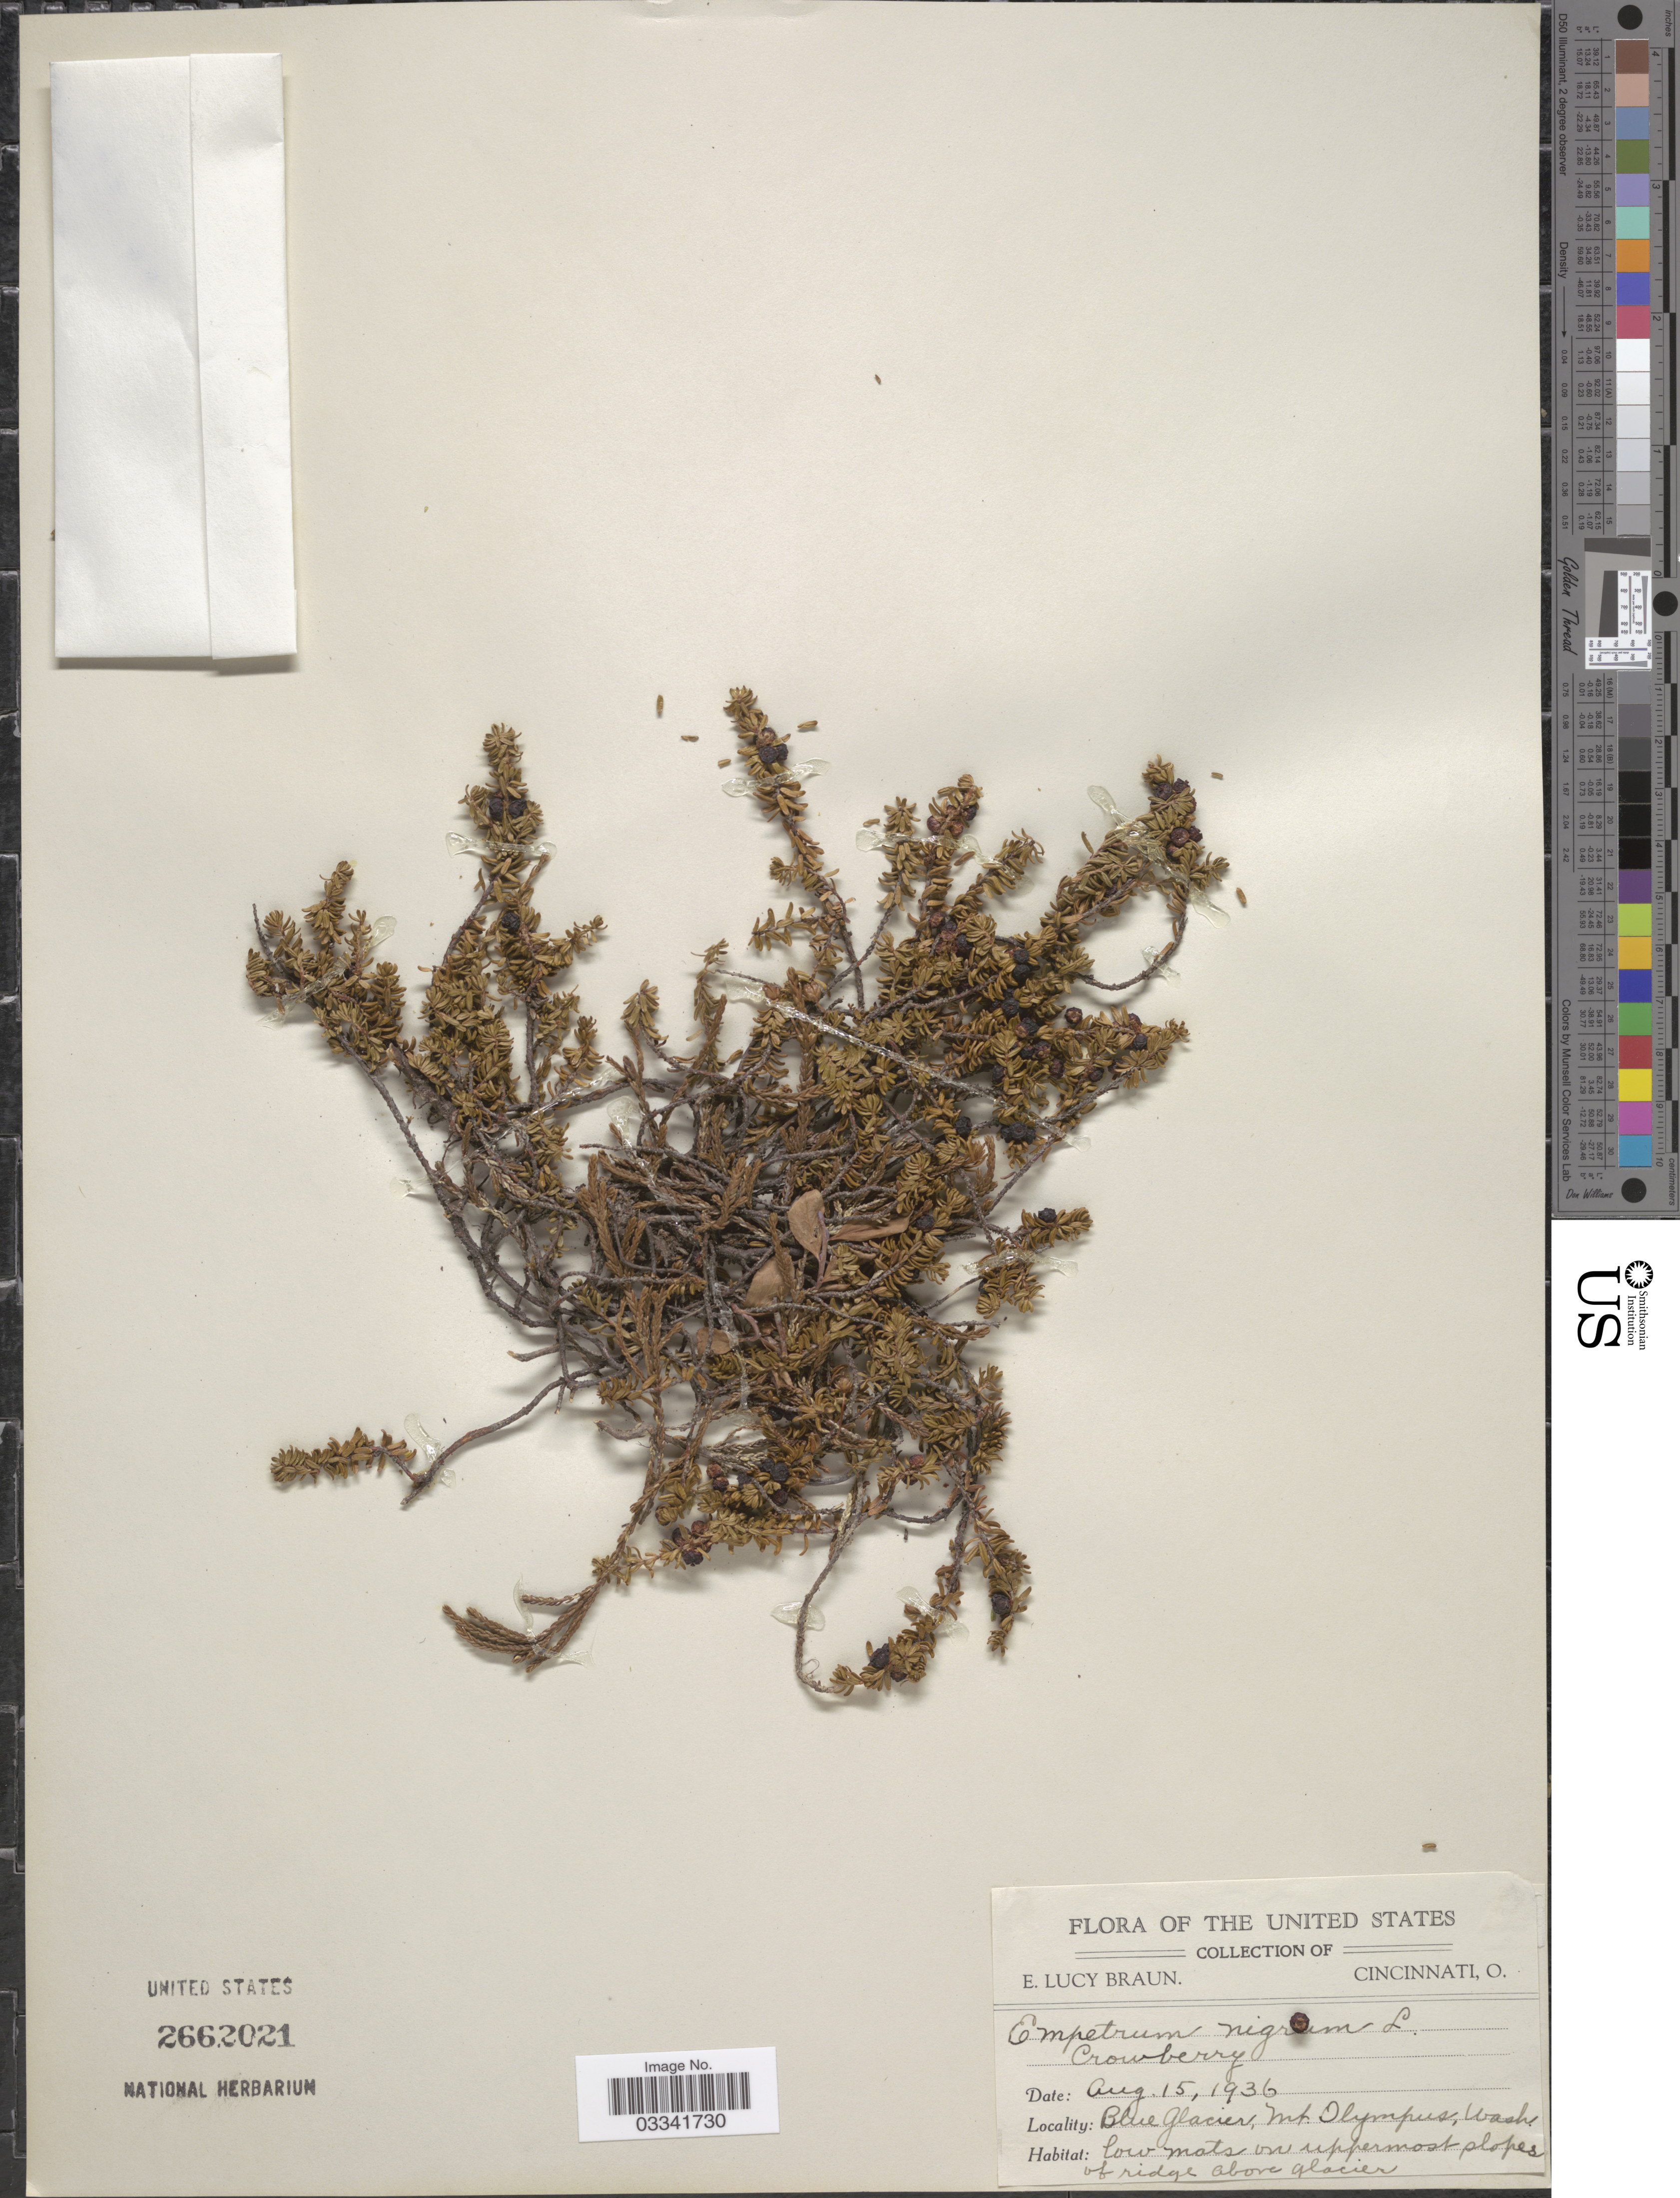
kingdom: Plantae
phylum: Tracheophyta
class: Magnoliopsida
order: Ericales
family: Ericaceae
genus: Empetrum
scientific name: Empetrum nigrum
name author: L.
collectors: E. L. Braun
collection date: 1936-08-15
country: United States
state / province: Washington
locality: Blue Glacier, Mt. Olympus.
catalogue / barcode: US 2662021